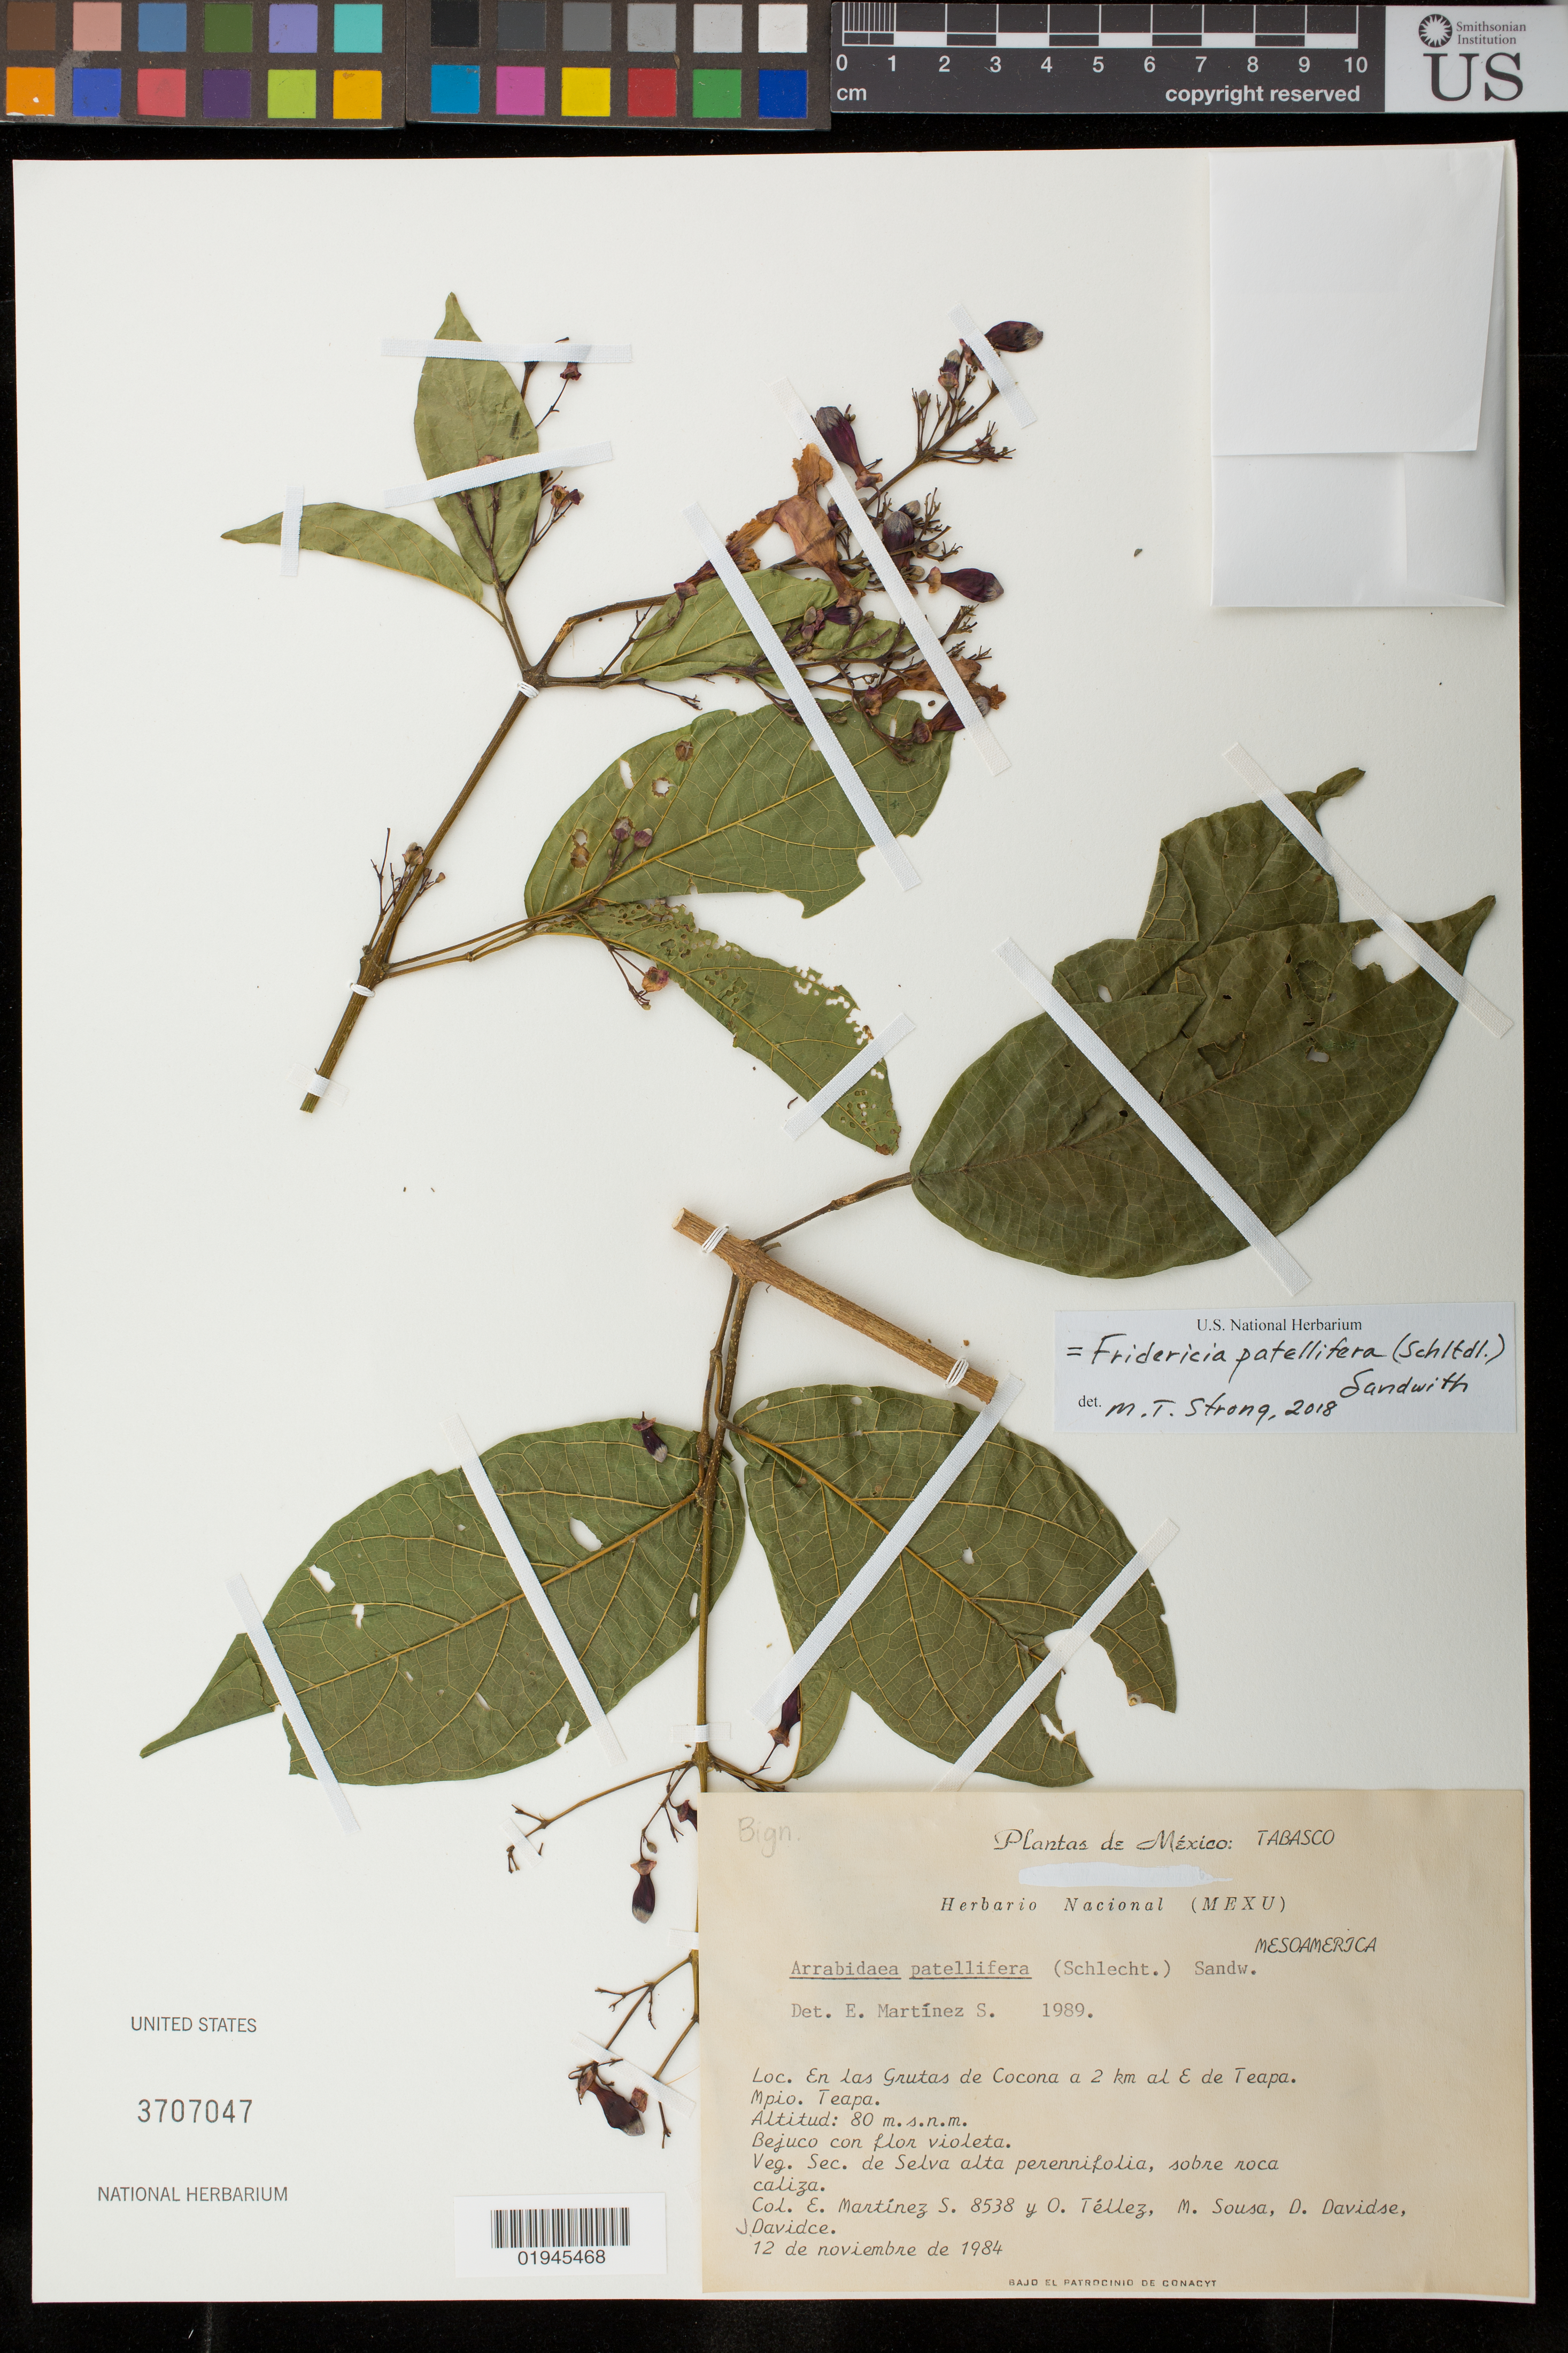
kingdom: Plantae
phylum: Tracheophyta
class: Magnoliopsida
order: Lamiales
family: Bignoniaceae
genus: Fridericia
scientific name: Fridericia patellifera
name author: (Schltdl.) L.G. Lohmann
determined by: Strong, M. T., (US), Smithsonian Institution - National Museum of Natural History (UNITED STATES)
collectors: M. Sousa S., E. M. Martínez S., O. Téllez V., G. Davidse & J. Davidse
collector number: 8538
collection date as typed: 12 Nov 1984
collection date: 1984-11-12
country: Mexico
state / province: Tabasco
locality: Grutas de Cocona, Teapa, Tabasco a 2 km al E de Teapa.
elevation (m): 80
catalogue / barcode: US 3707047